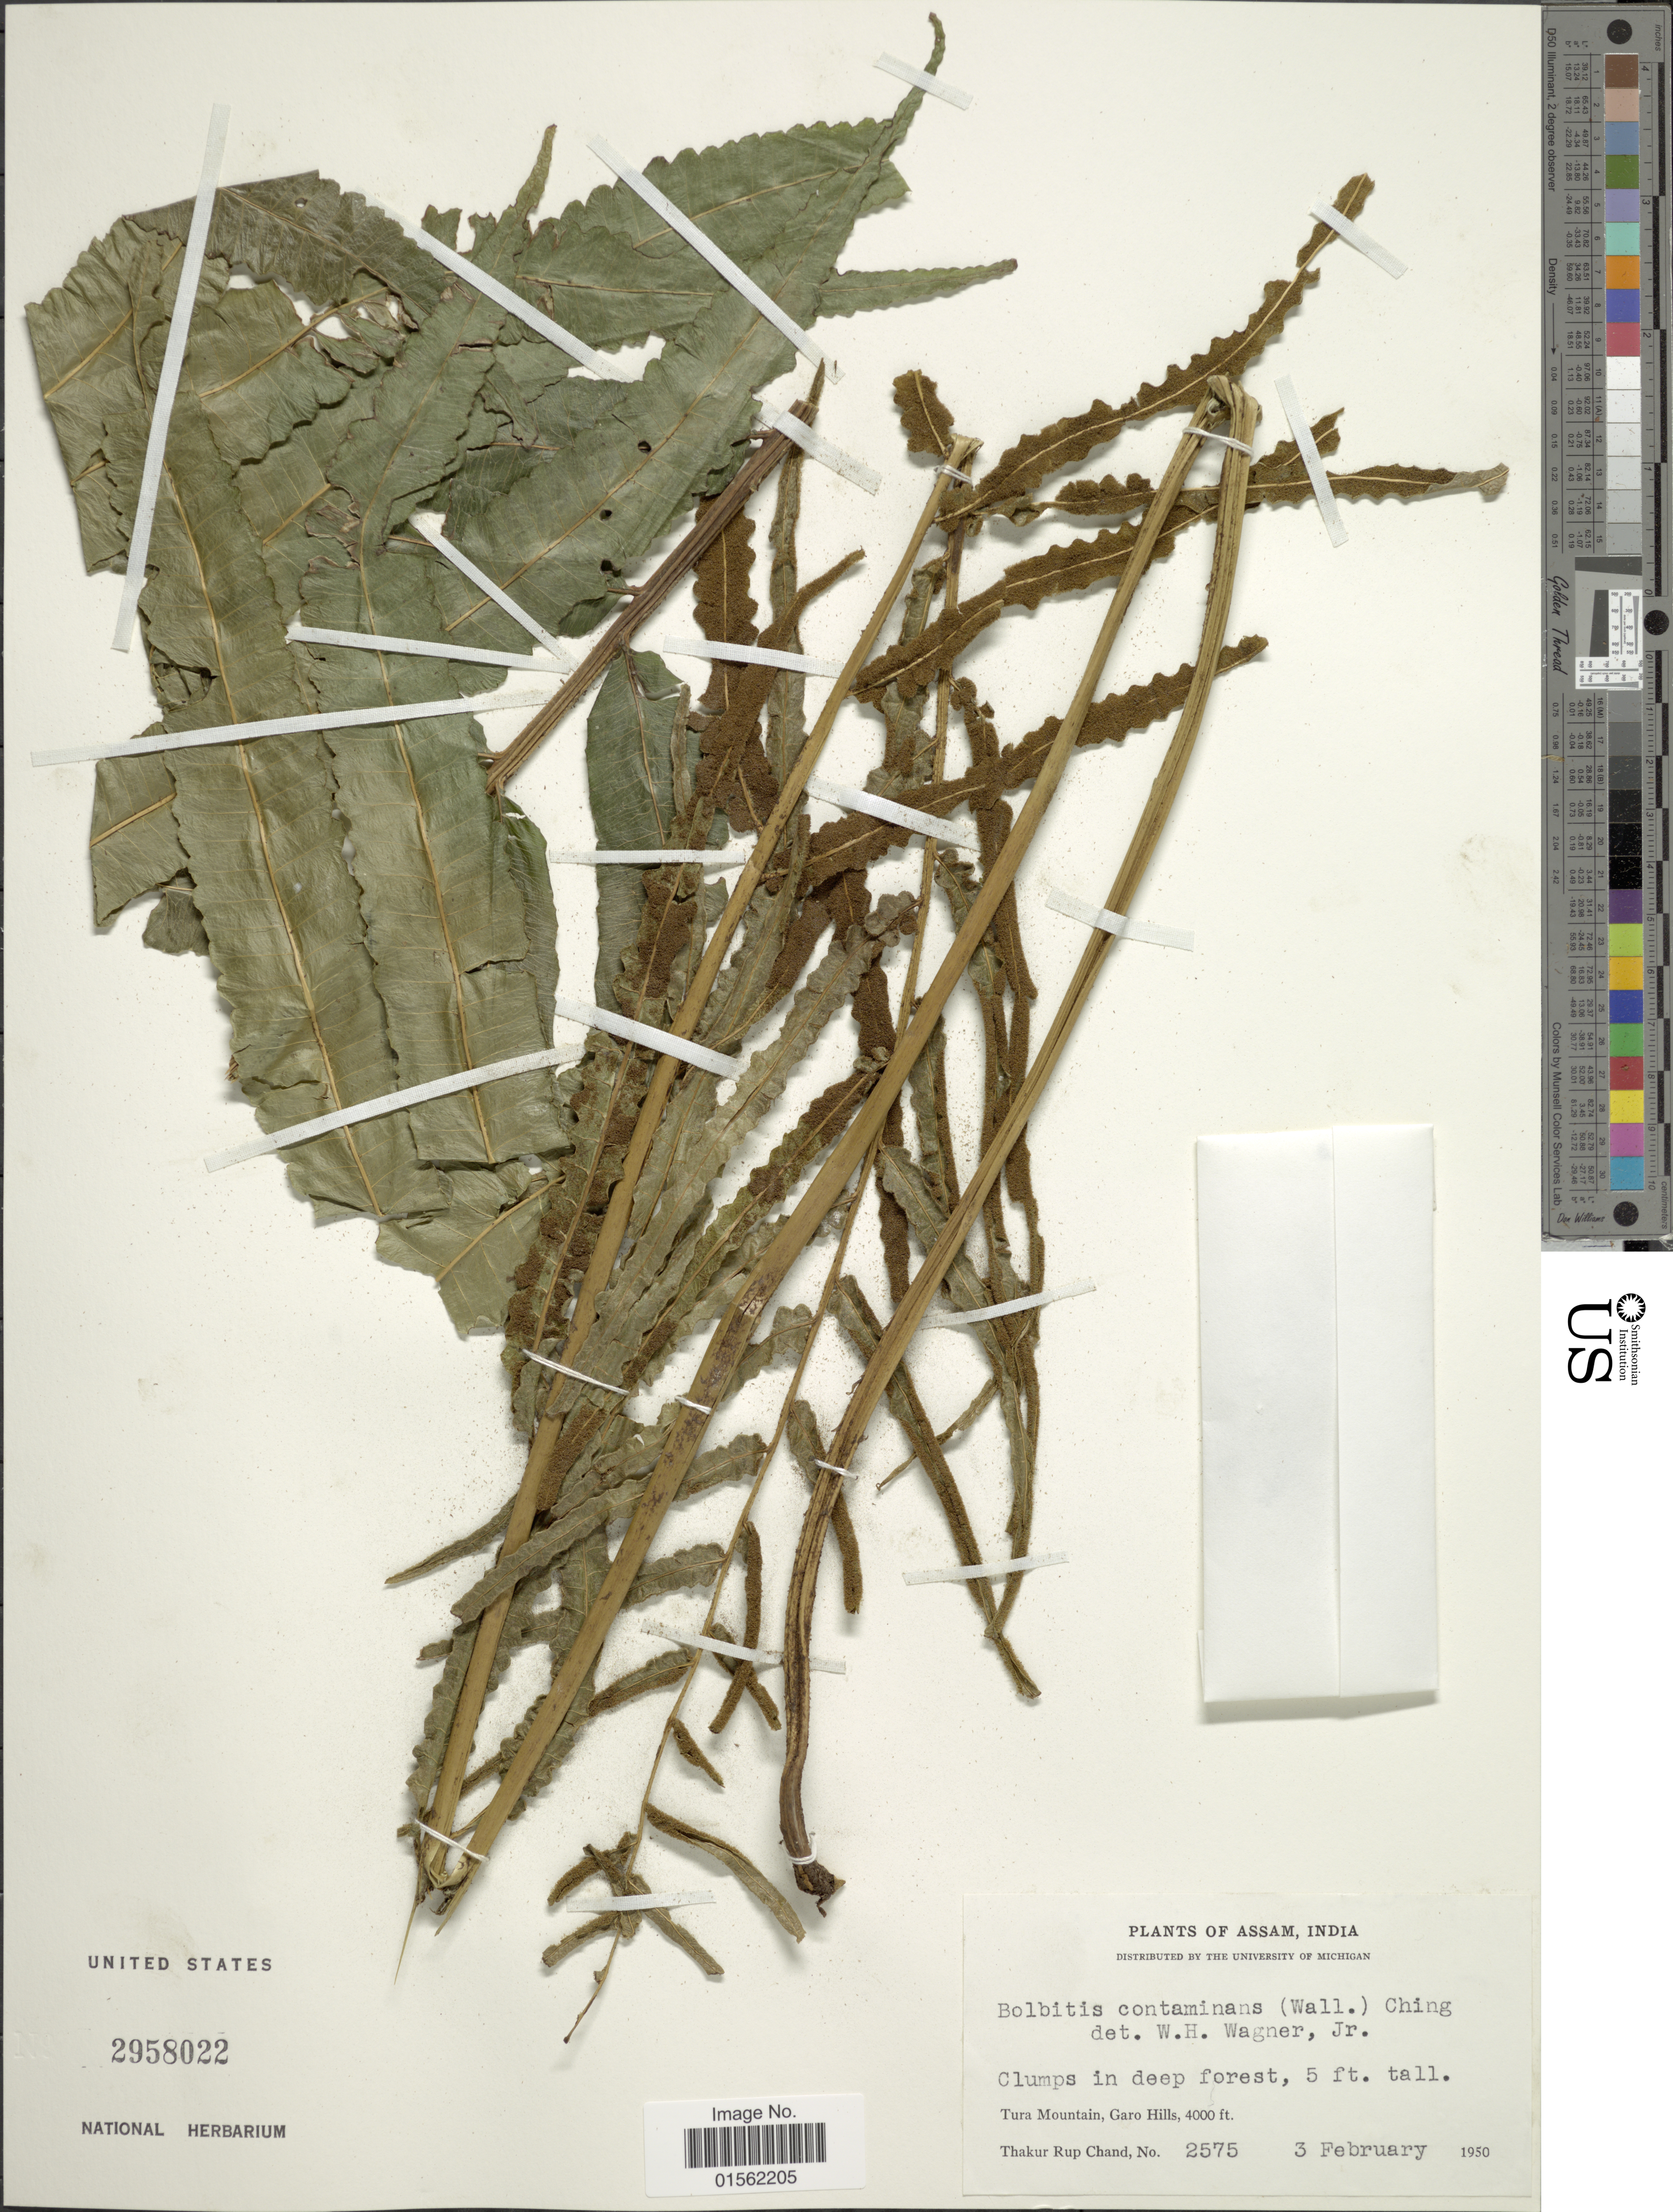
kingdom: Plantae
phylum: Tracheophyta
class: Polypodiopsida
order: Polypodiales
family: Dryopteridaceae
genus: Bolbitis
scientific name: Bolbitis angustipinna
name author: (Hayata) H. Itô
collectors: T. R. Chand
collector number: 2575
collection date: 1950-02-03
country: India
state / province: Meghalaya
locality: India, Tura Mountain, Garo Hills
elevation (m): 1219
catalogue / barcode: US 2958022